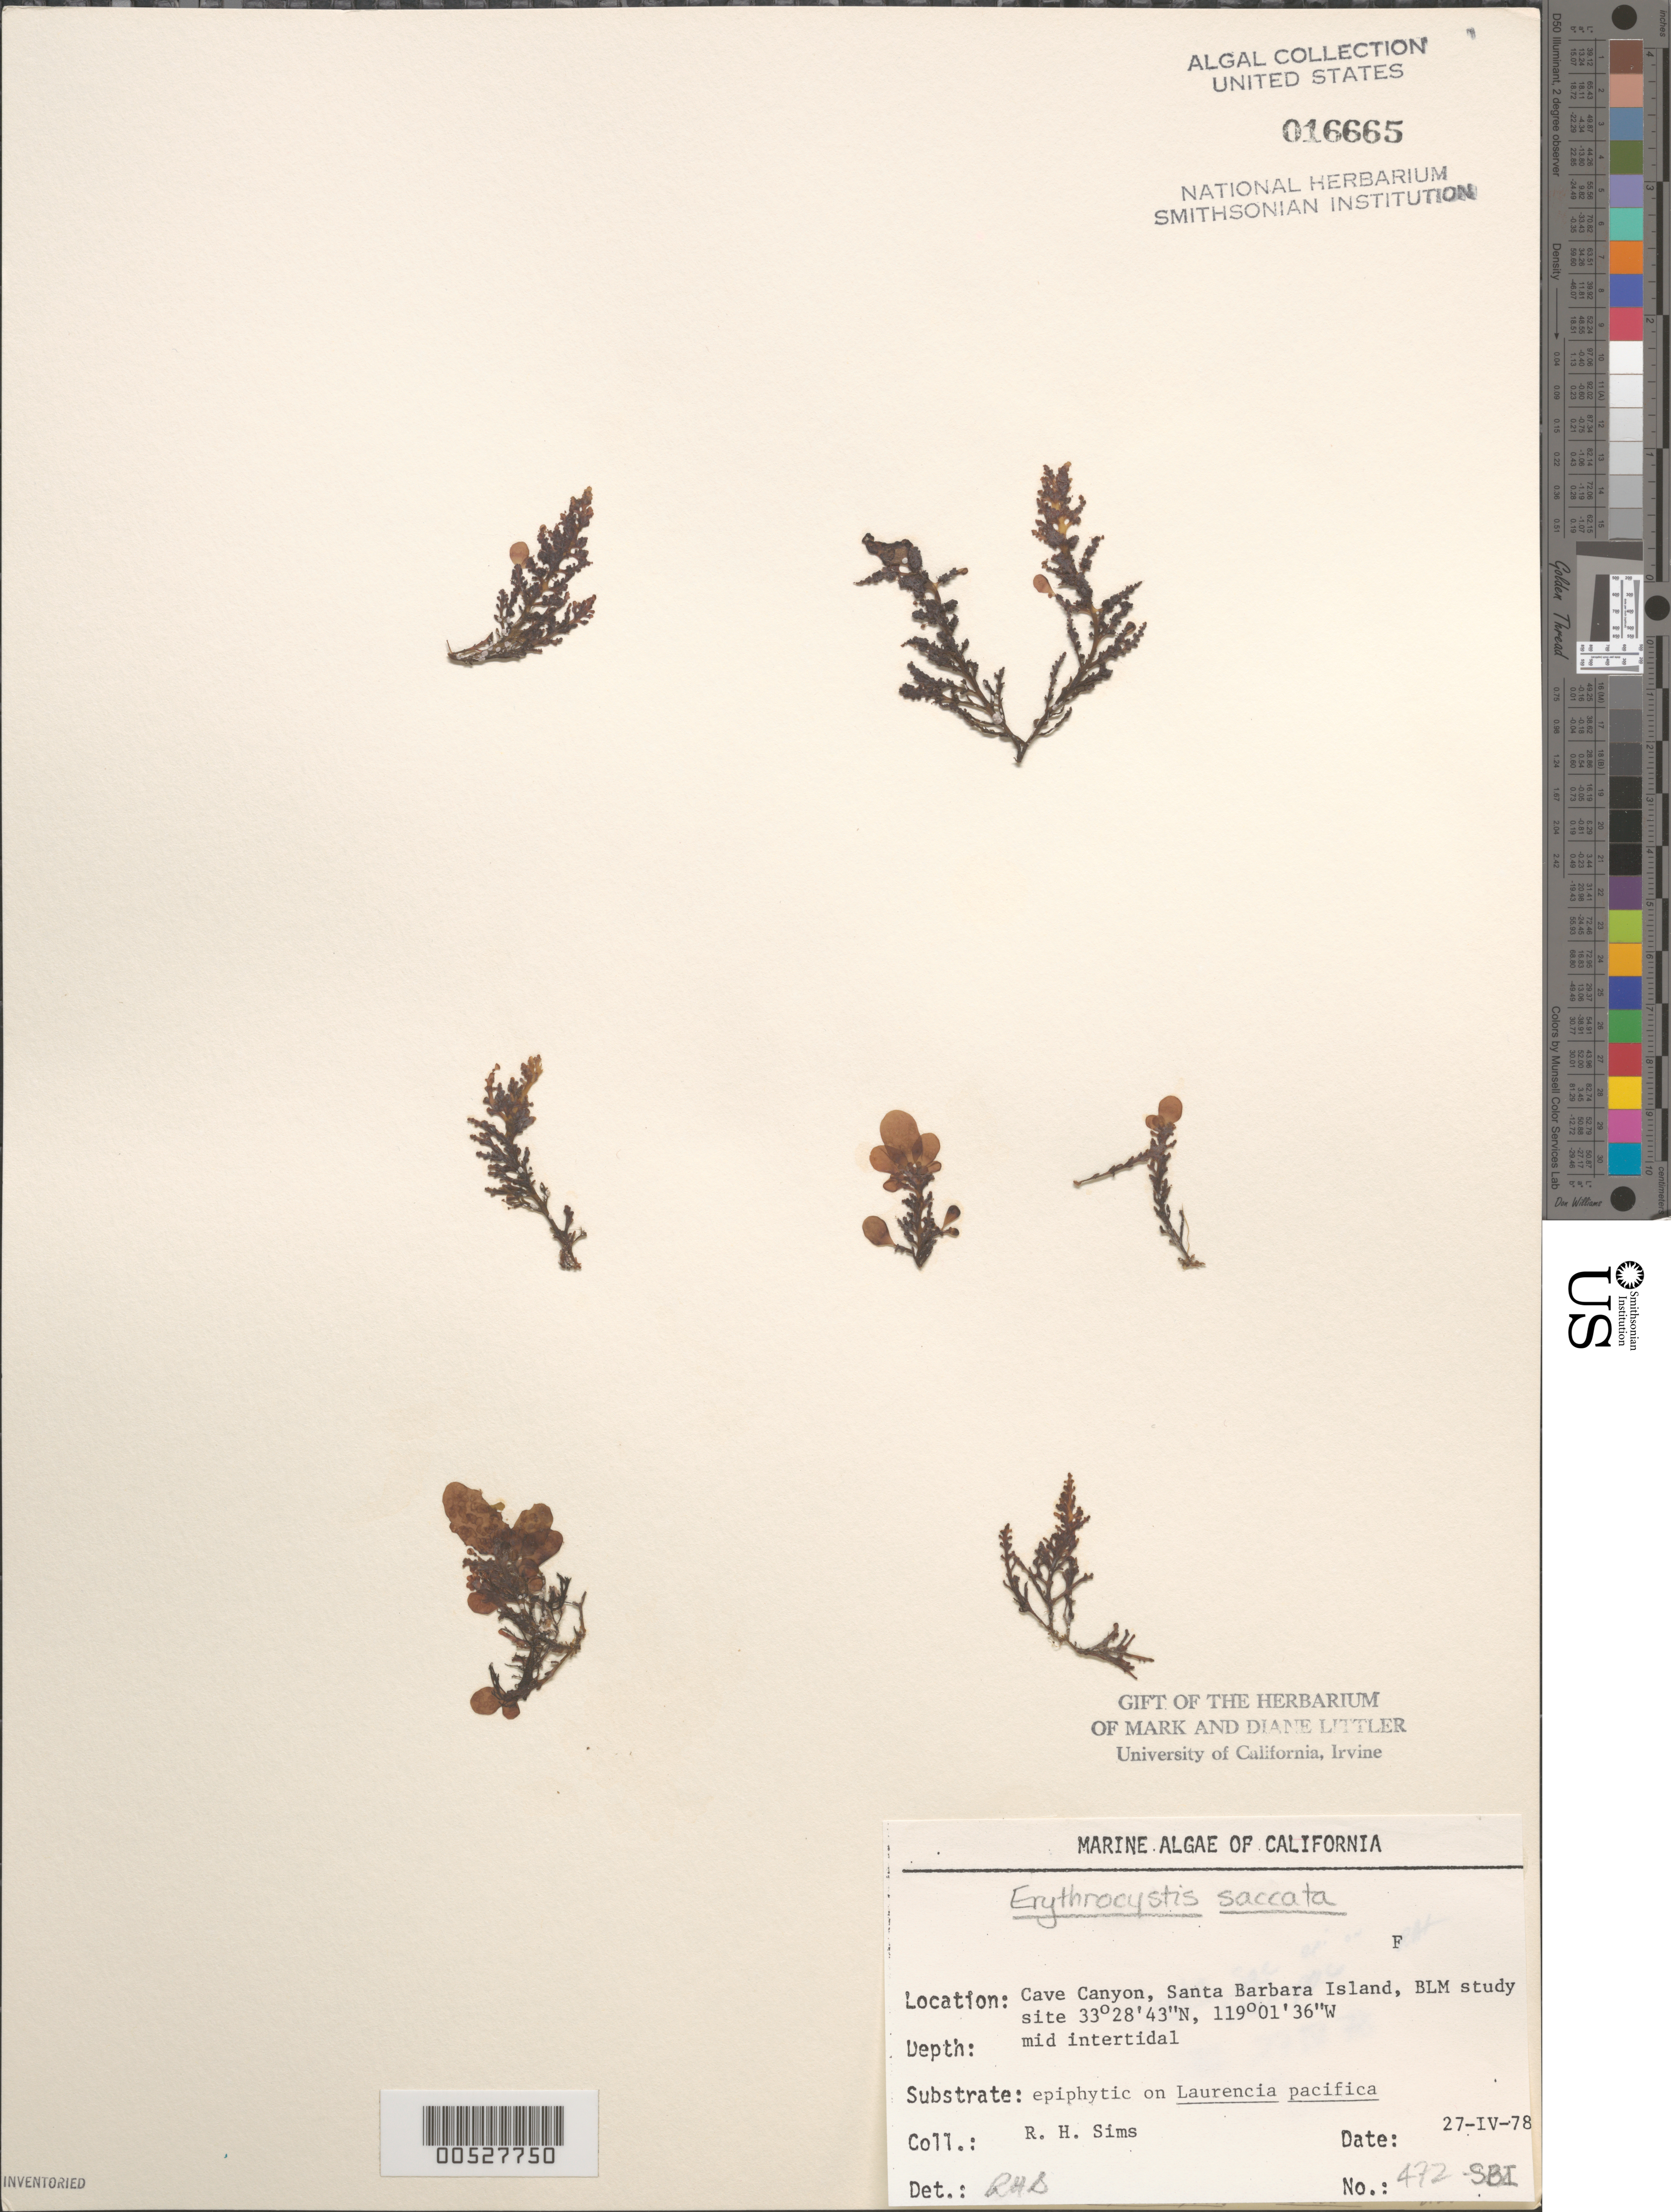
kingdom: Plantae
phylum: Rhodophyta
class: Florideophyceae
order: Ceramiales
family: Rhodomelaceae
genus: Erythrocystis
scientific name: Erythrocystis saccata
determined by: Sims, Robert H.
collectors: R. H. Sims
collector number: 472-SBI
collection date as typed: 27 Apr 1978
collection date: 1978-04-27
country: United States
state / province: California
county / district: Santa Barbara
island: Santa Barbara Island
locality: Cave Canyon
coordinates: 33 28' 43" N, 119 01' 36" W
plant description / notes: BLM-SOCALBIGHT Rocky Intertidal Survey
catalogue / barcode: US 16665